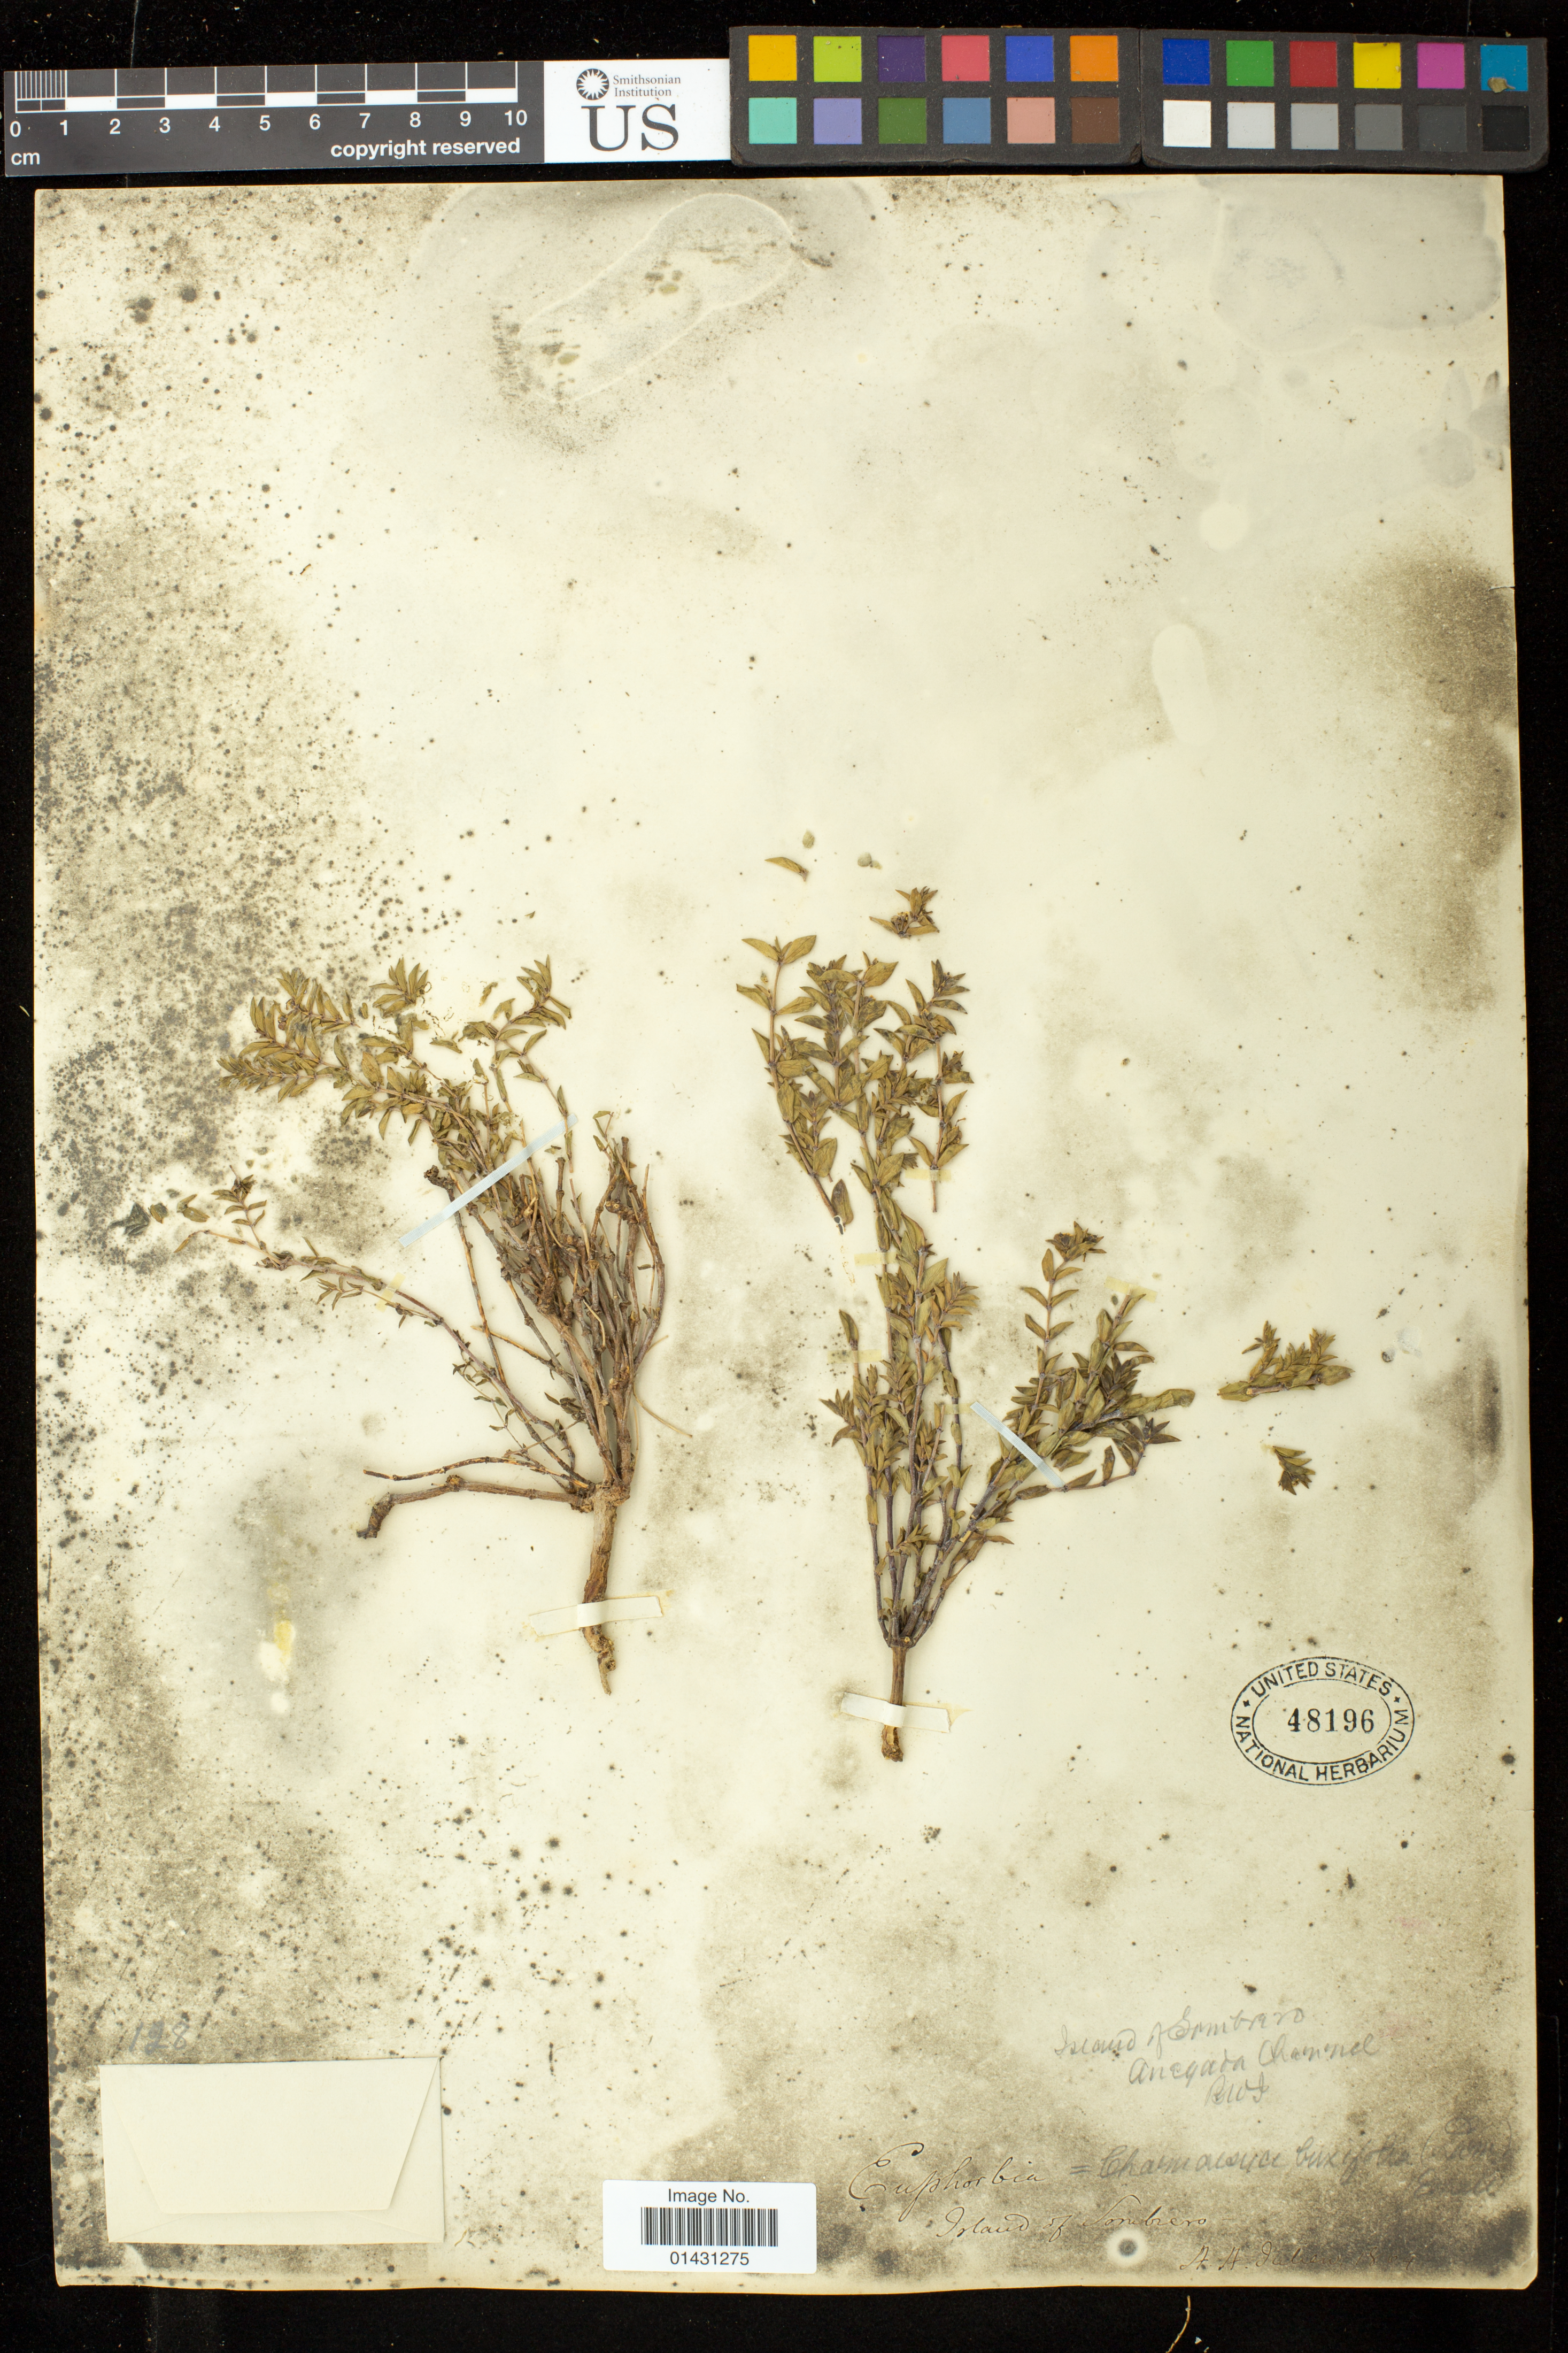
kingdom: Plantae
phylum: Tracheophyta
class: Magnoliopsida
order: Malpighiales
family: Euphorbiaceae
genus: Euphorbia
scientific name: Euphorbia mesembryanthemifolia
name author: Jacq.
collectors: A. Julien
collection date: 1864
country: Anguilla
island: Anguilla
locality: Island of Sombrero ; Anegada Channel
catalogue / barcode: US 48196